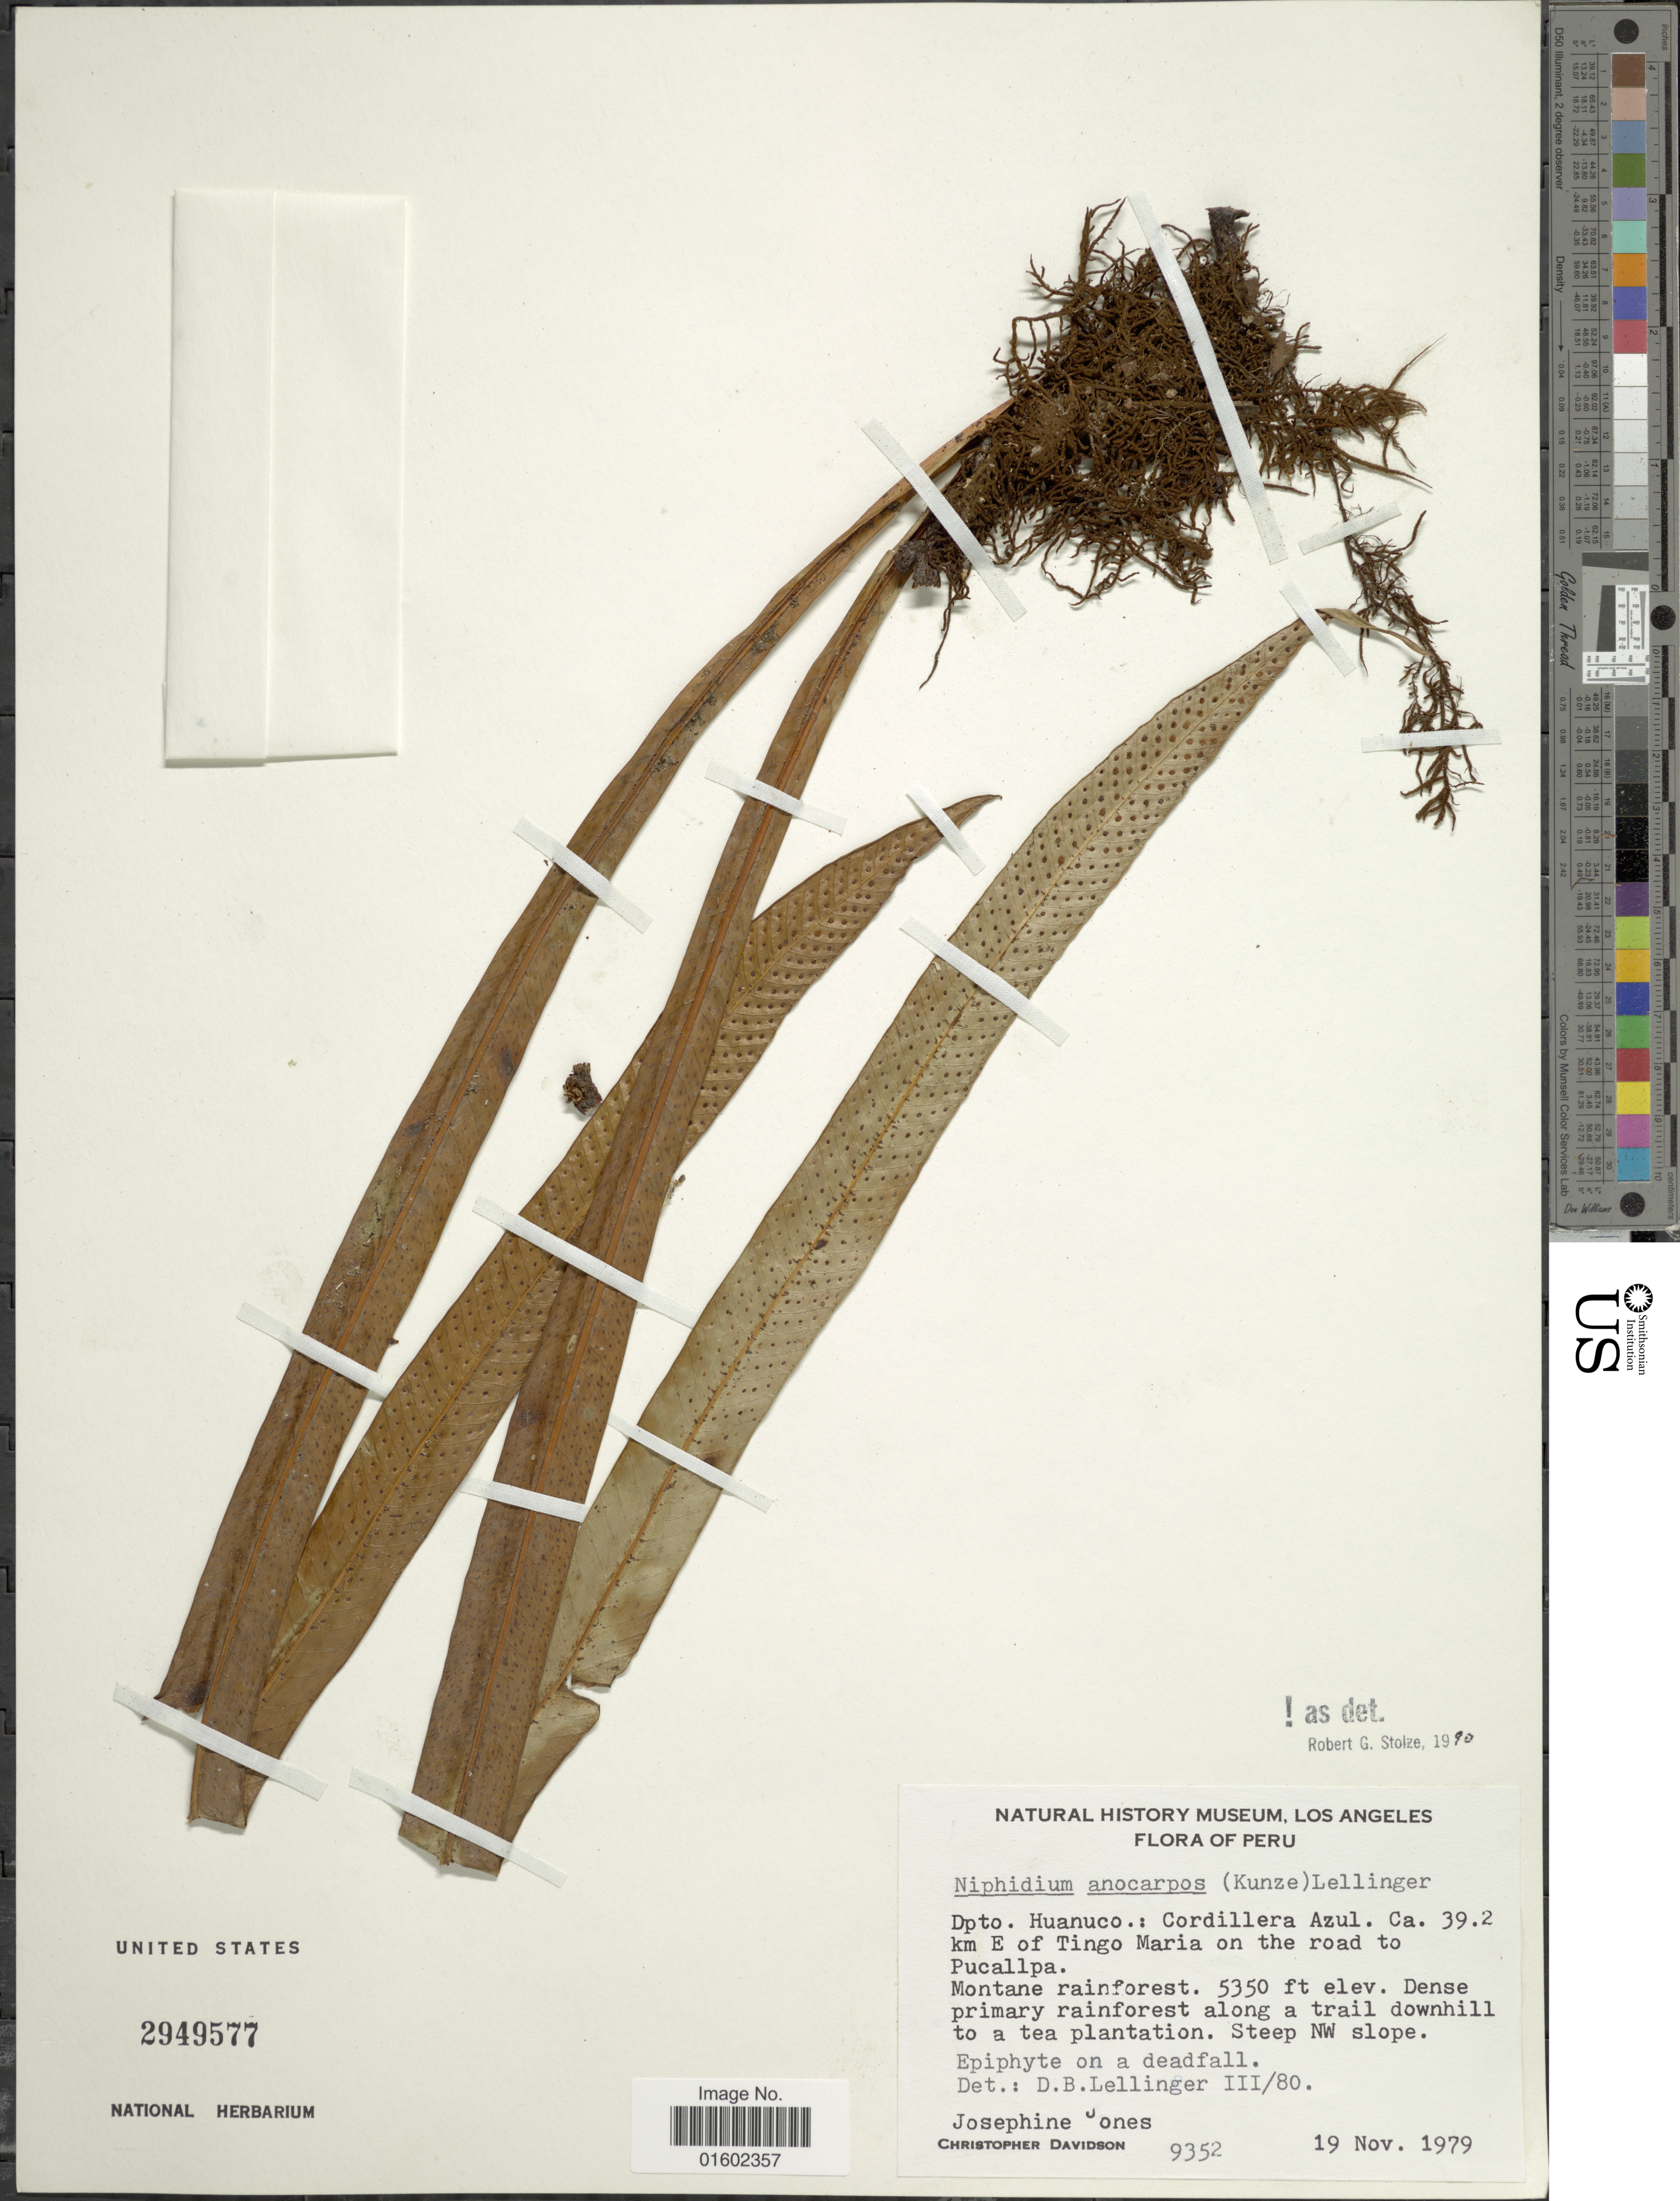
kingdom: Plantae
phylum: Tracheophyta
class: Polypodiopsida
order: Polypodiales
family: Polypodiaceae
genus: Niphidium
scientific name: Niphidium anocarpos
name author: (Kunze) Lellinger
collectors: J. Jones & C. Davidson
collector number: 9352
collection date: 1979-11-19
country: Peru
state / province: Huánuco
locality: Dept. Huanuco, Cordillera Azul, ca. 39.2 km E of Tingo Maria on the road to Pucallpa, along a trail downhill to a tea plantation, steep NW slope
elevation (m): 1631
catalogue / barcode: US 2949577